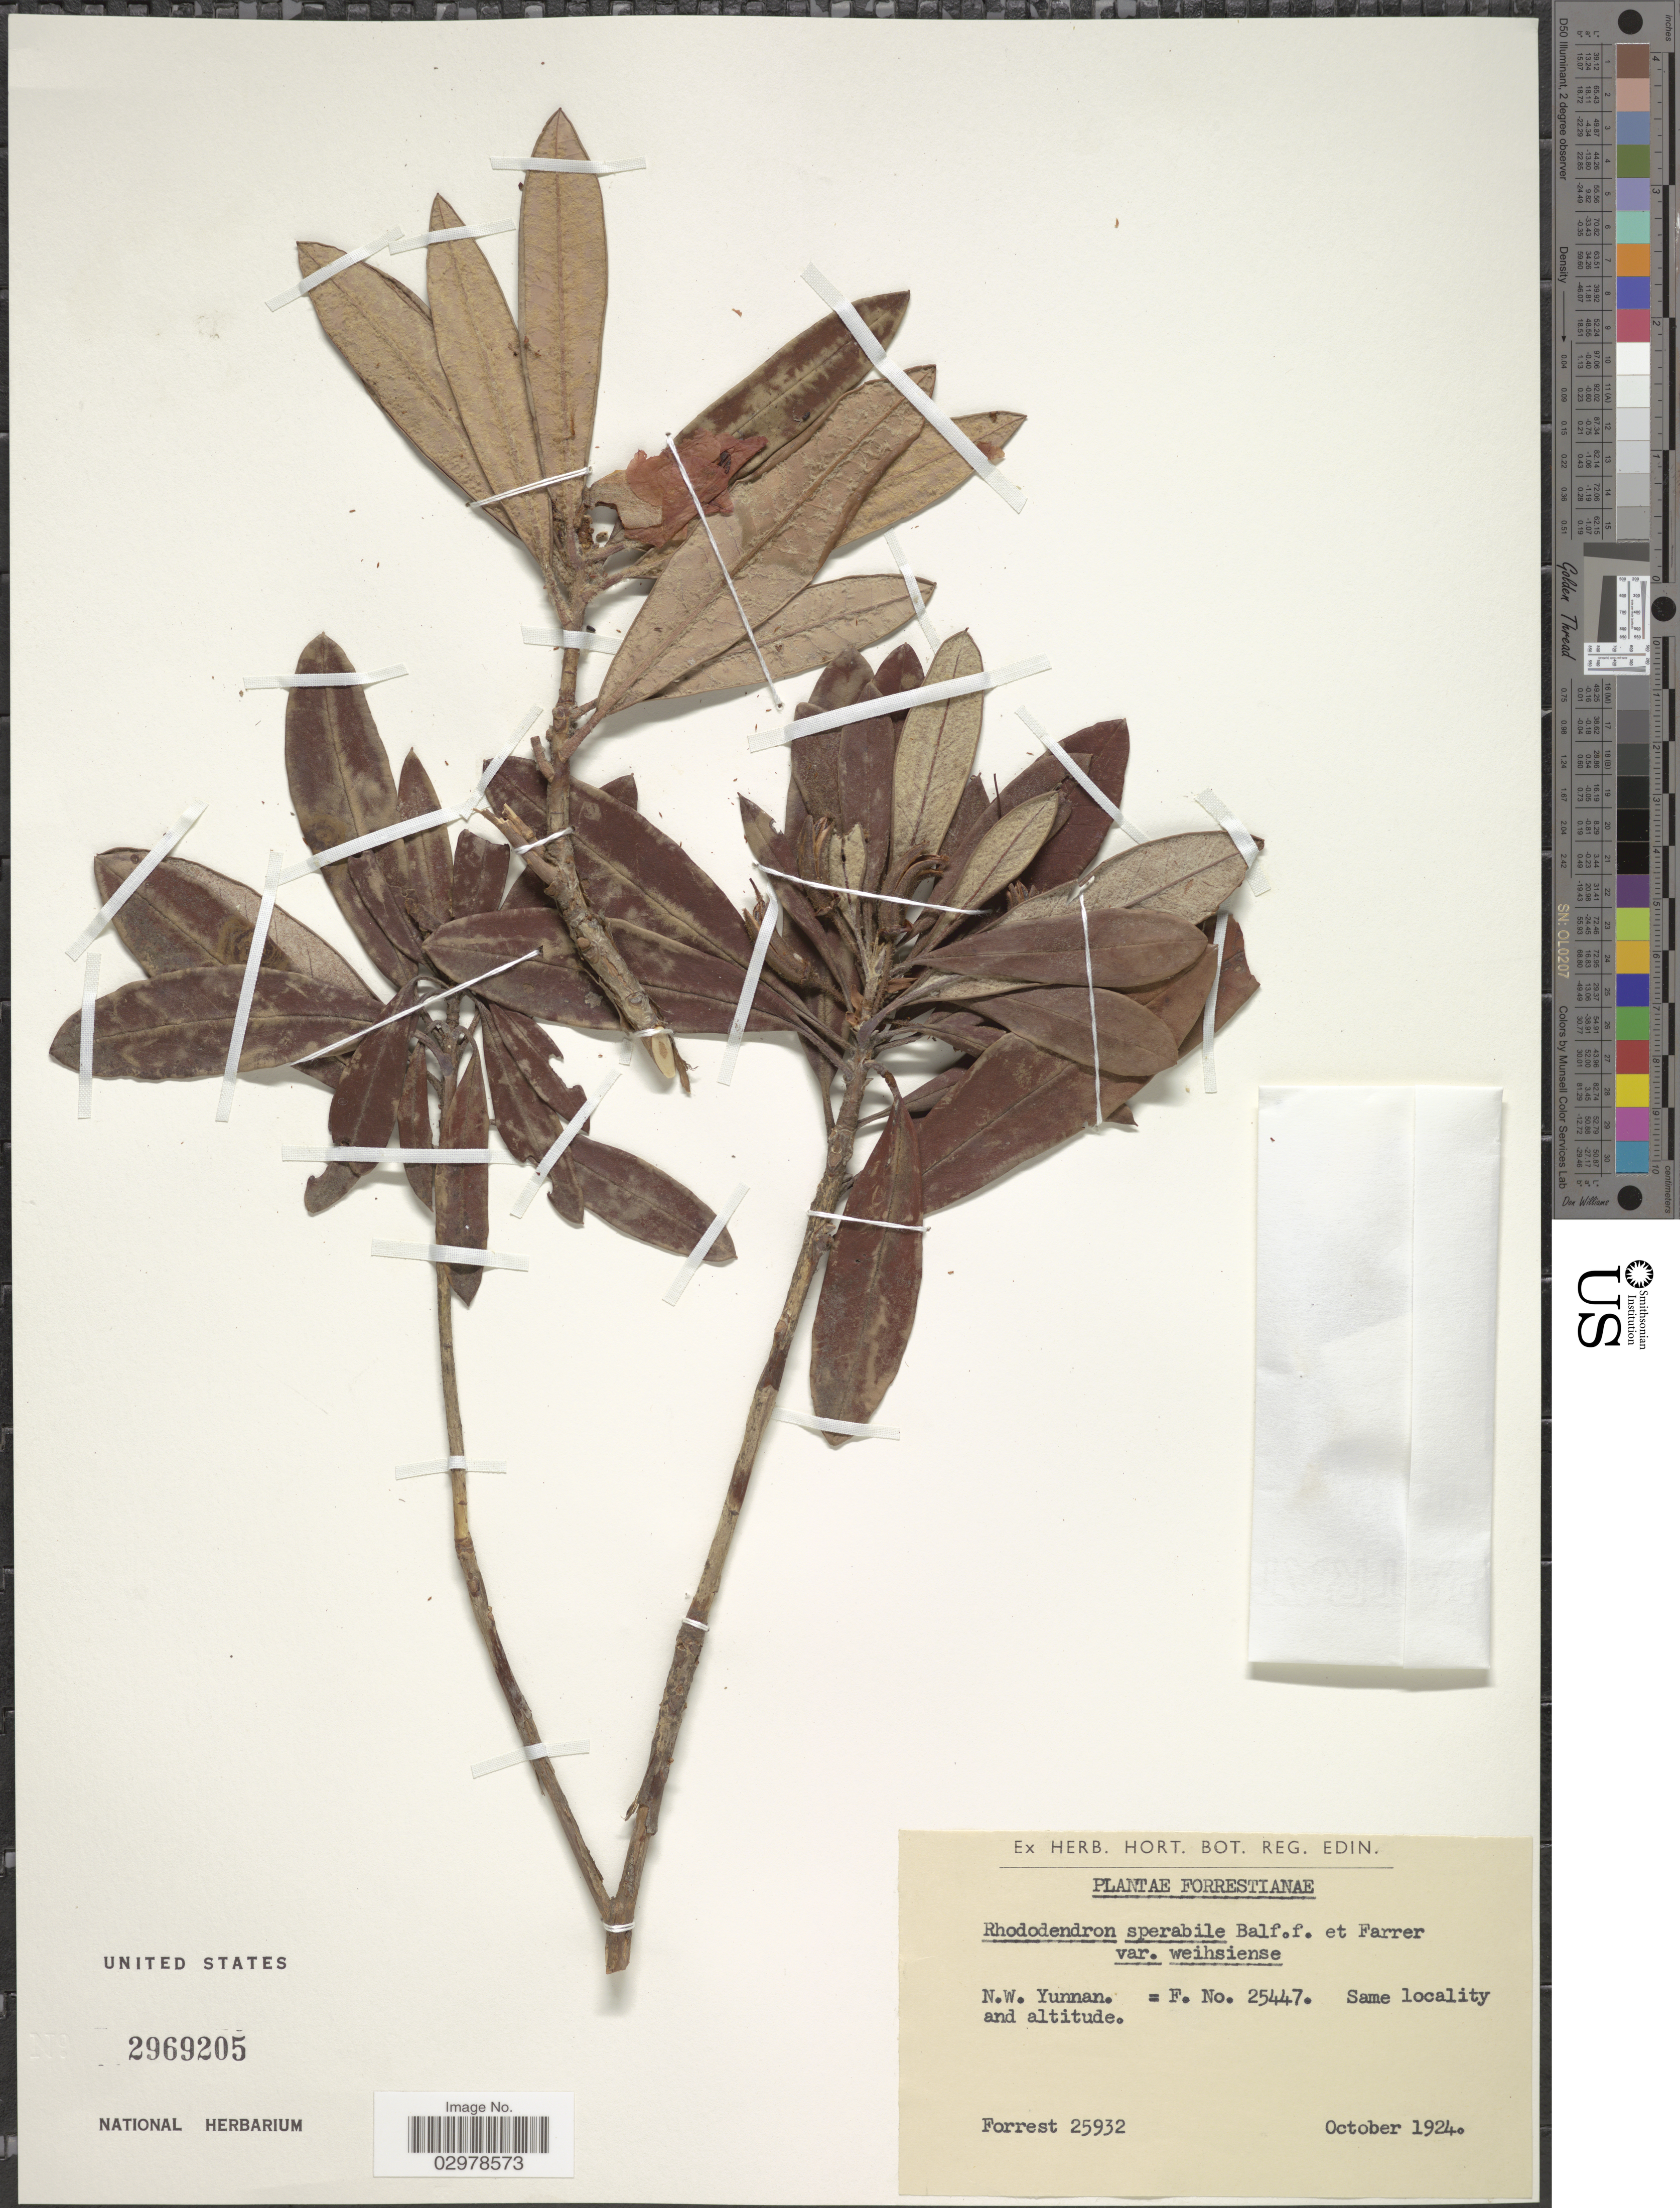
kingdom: Plantae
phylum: Tracheophyta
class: Magnoliopsida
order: Ericales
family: Ericaceae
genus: Rhododendron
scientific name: Rhododendron sperabile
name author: Balf. f. & Farrer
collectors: -. Forrest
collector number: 25932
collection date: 1924-10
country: China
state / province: Yunnan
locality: N.W. Yunnan.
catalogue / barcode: US 2969205